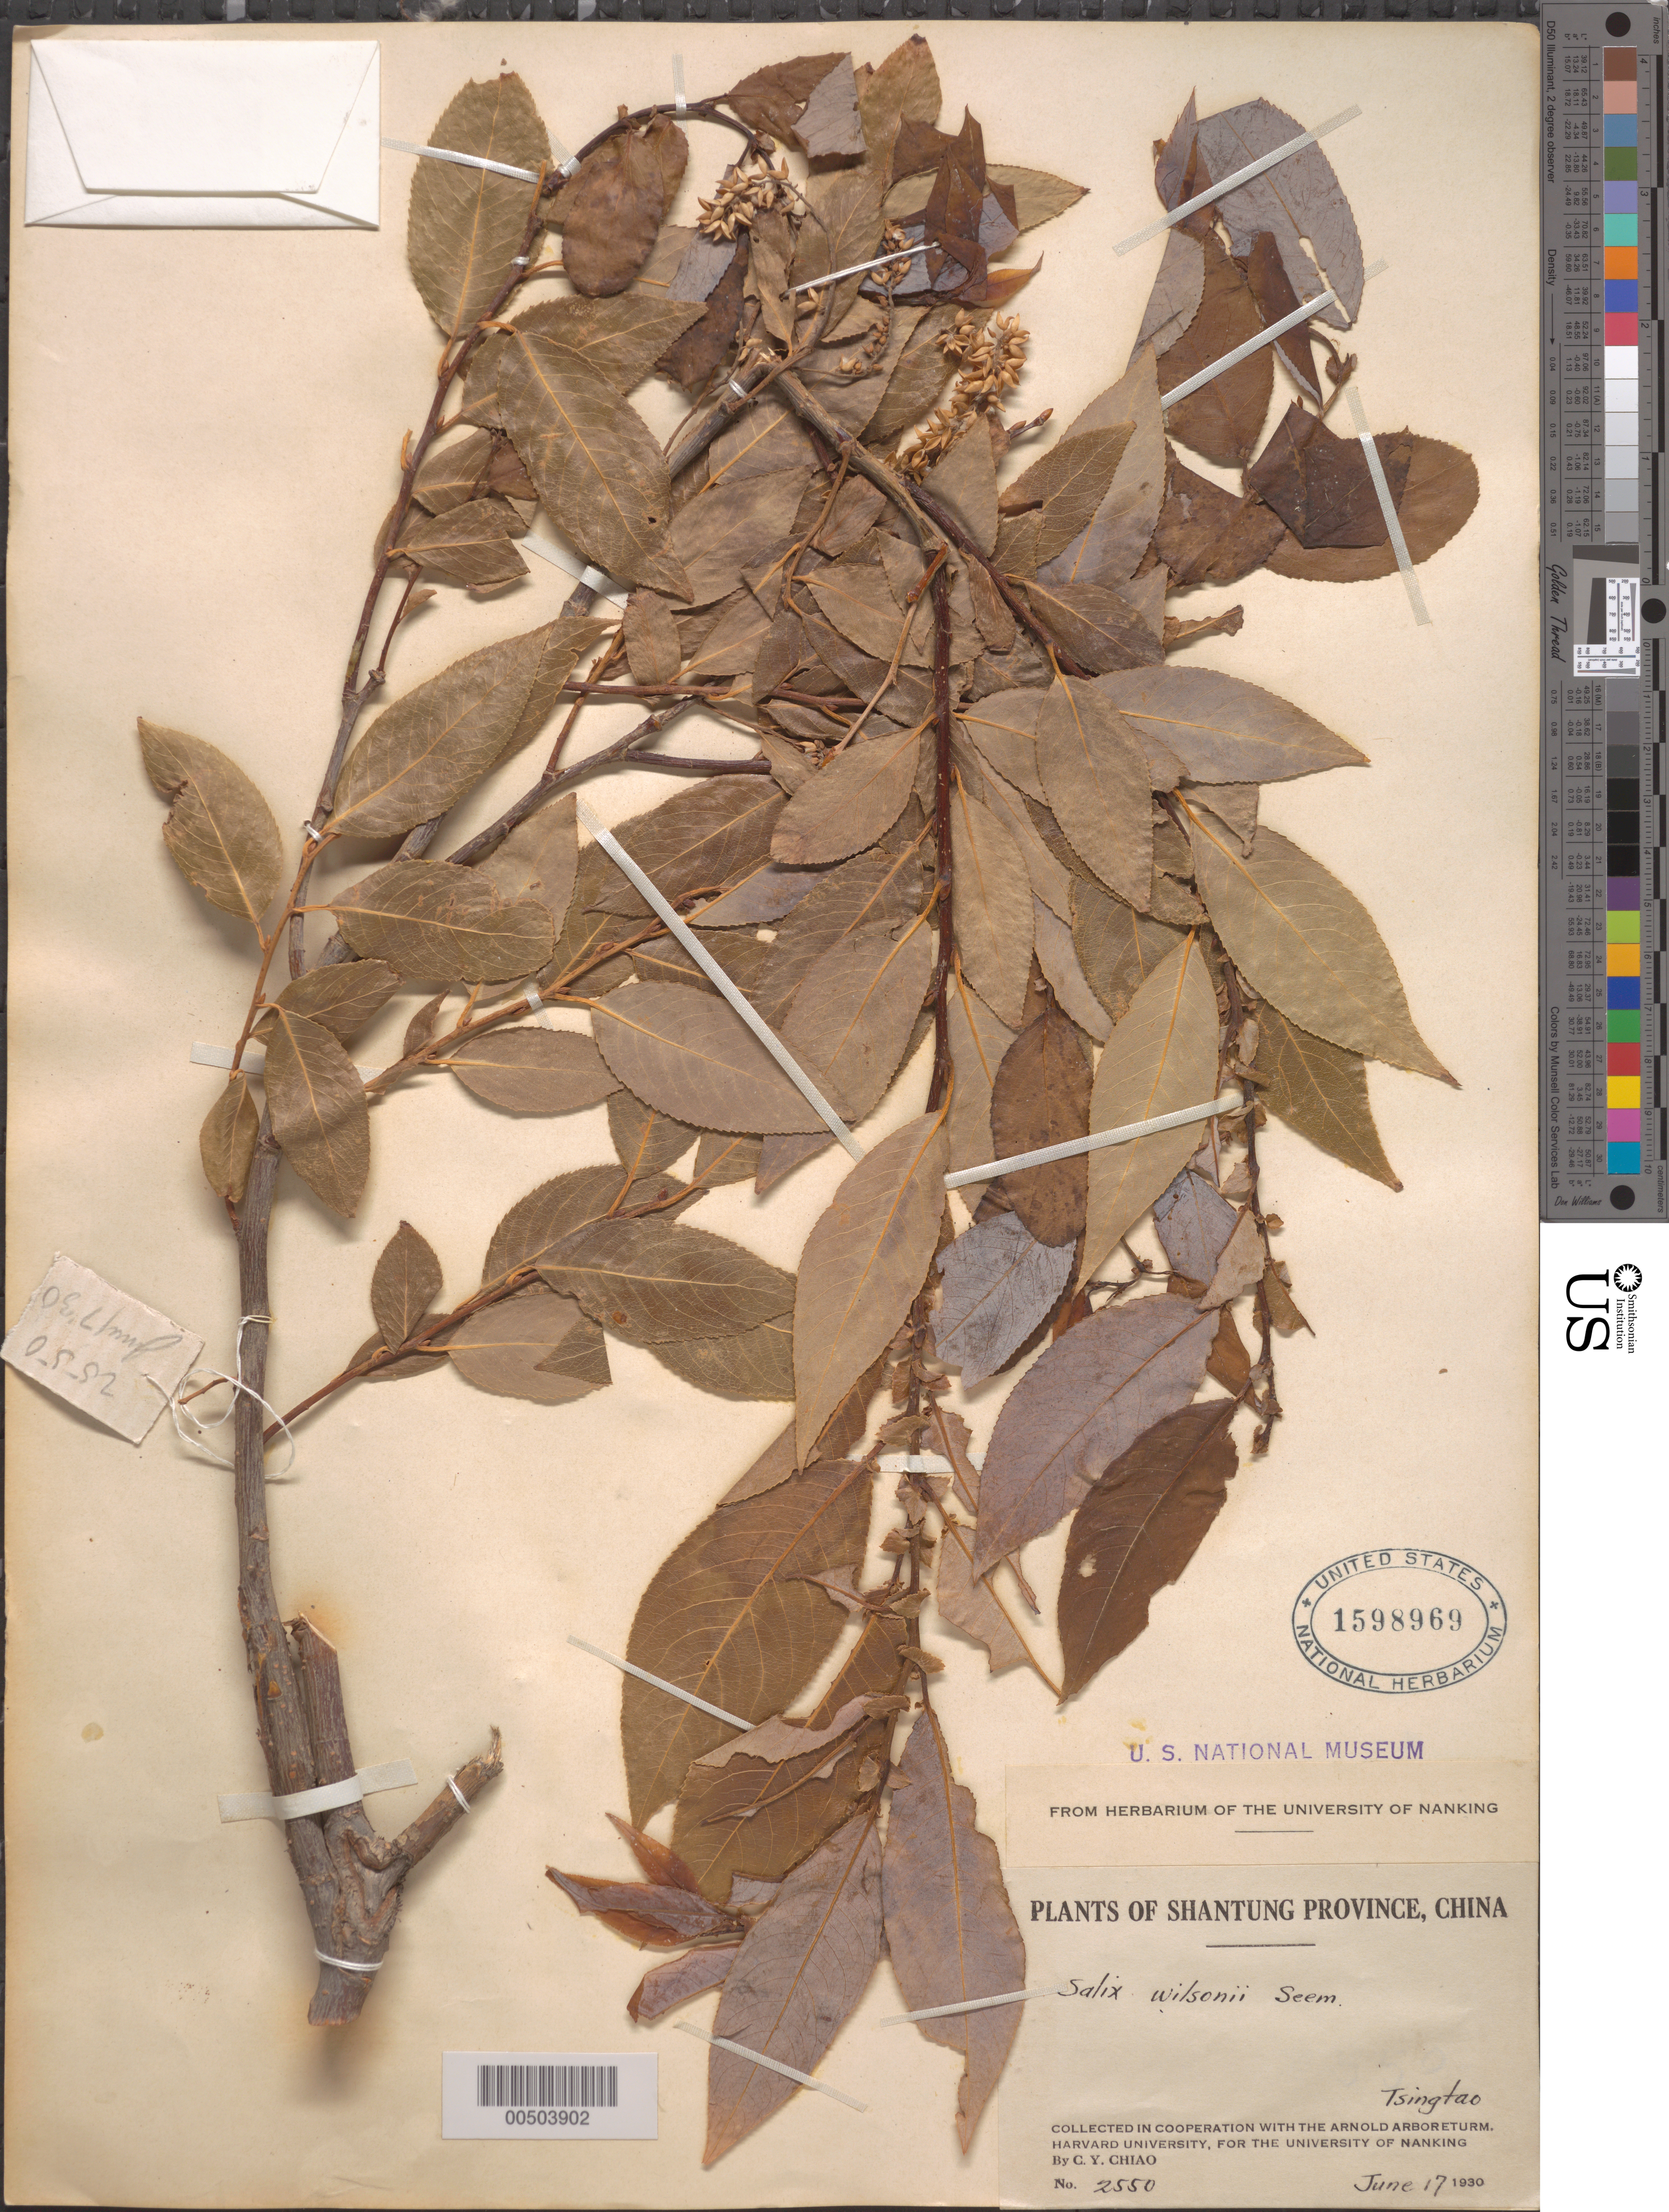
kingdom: Plantae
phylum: Tracheophyta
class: Magnoliopsida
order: Malpighiales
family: Salicaceae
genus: Salix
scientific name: Salix wilsonii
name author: Seemen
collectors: C. Y. Chiao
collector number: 2550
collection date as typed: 17 Jun 1930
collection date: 1930-06-17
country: China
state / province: Shandong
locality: Tsingtao (Qingdao) District (?)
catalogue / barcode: US 1598969